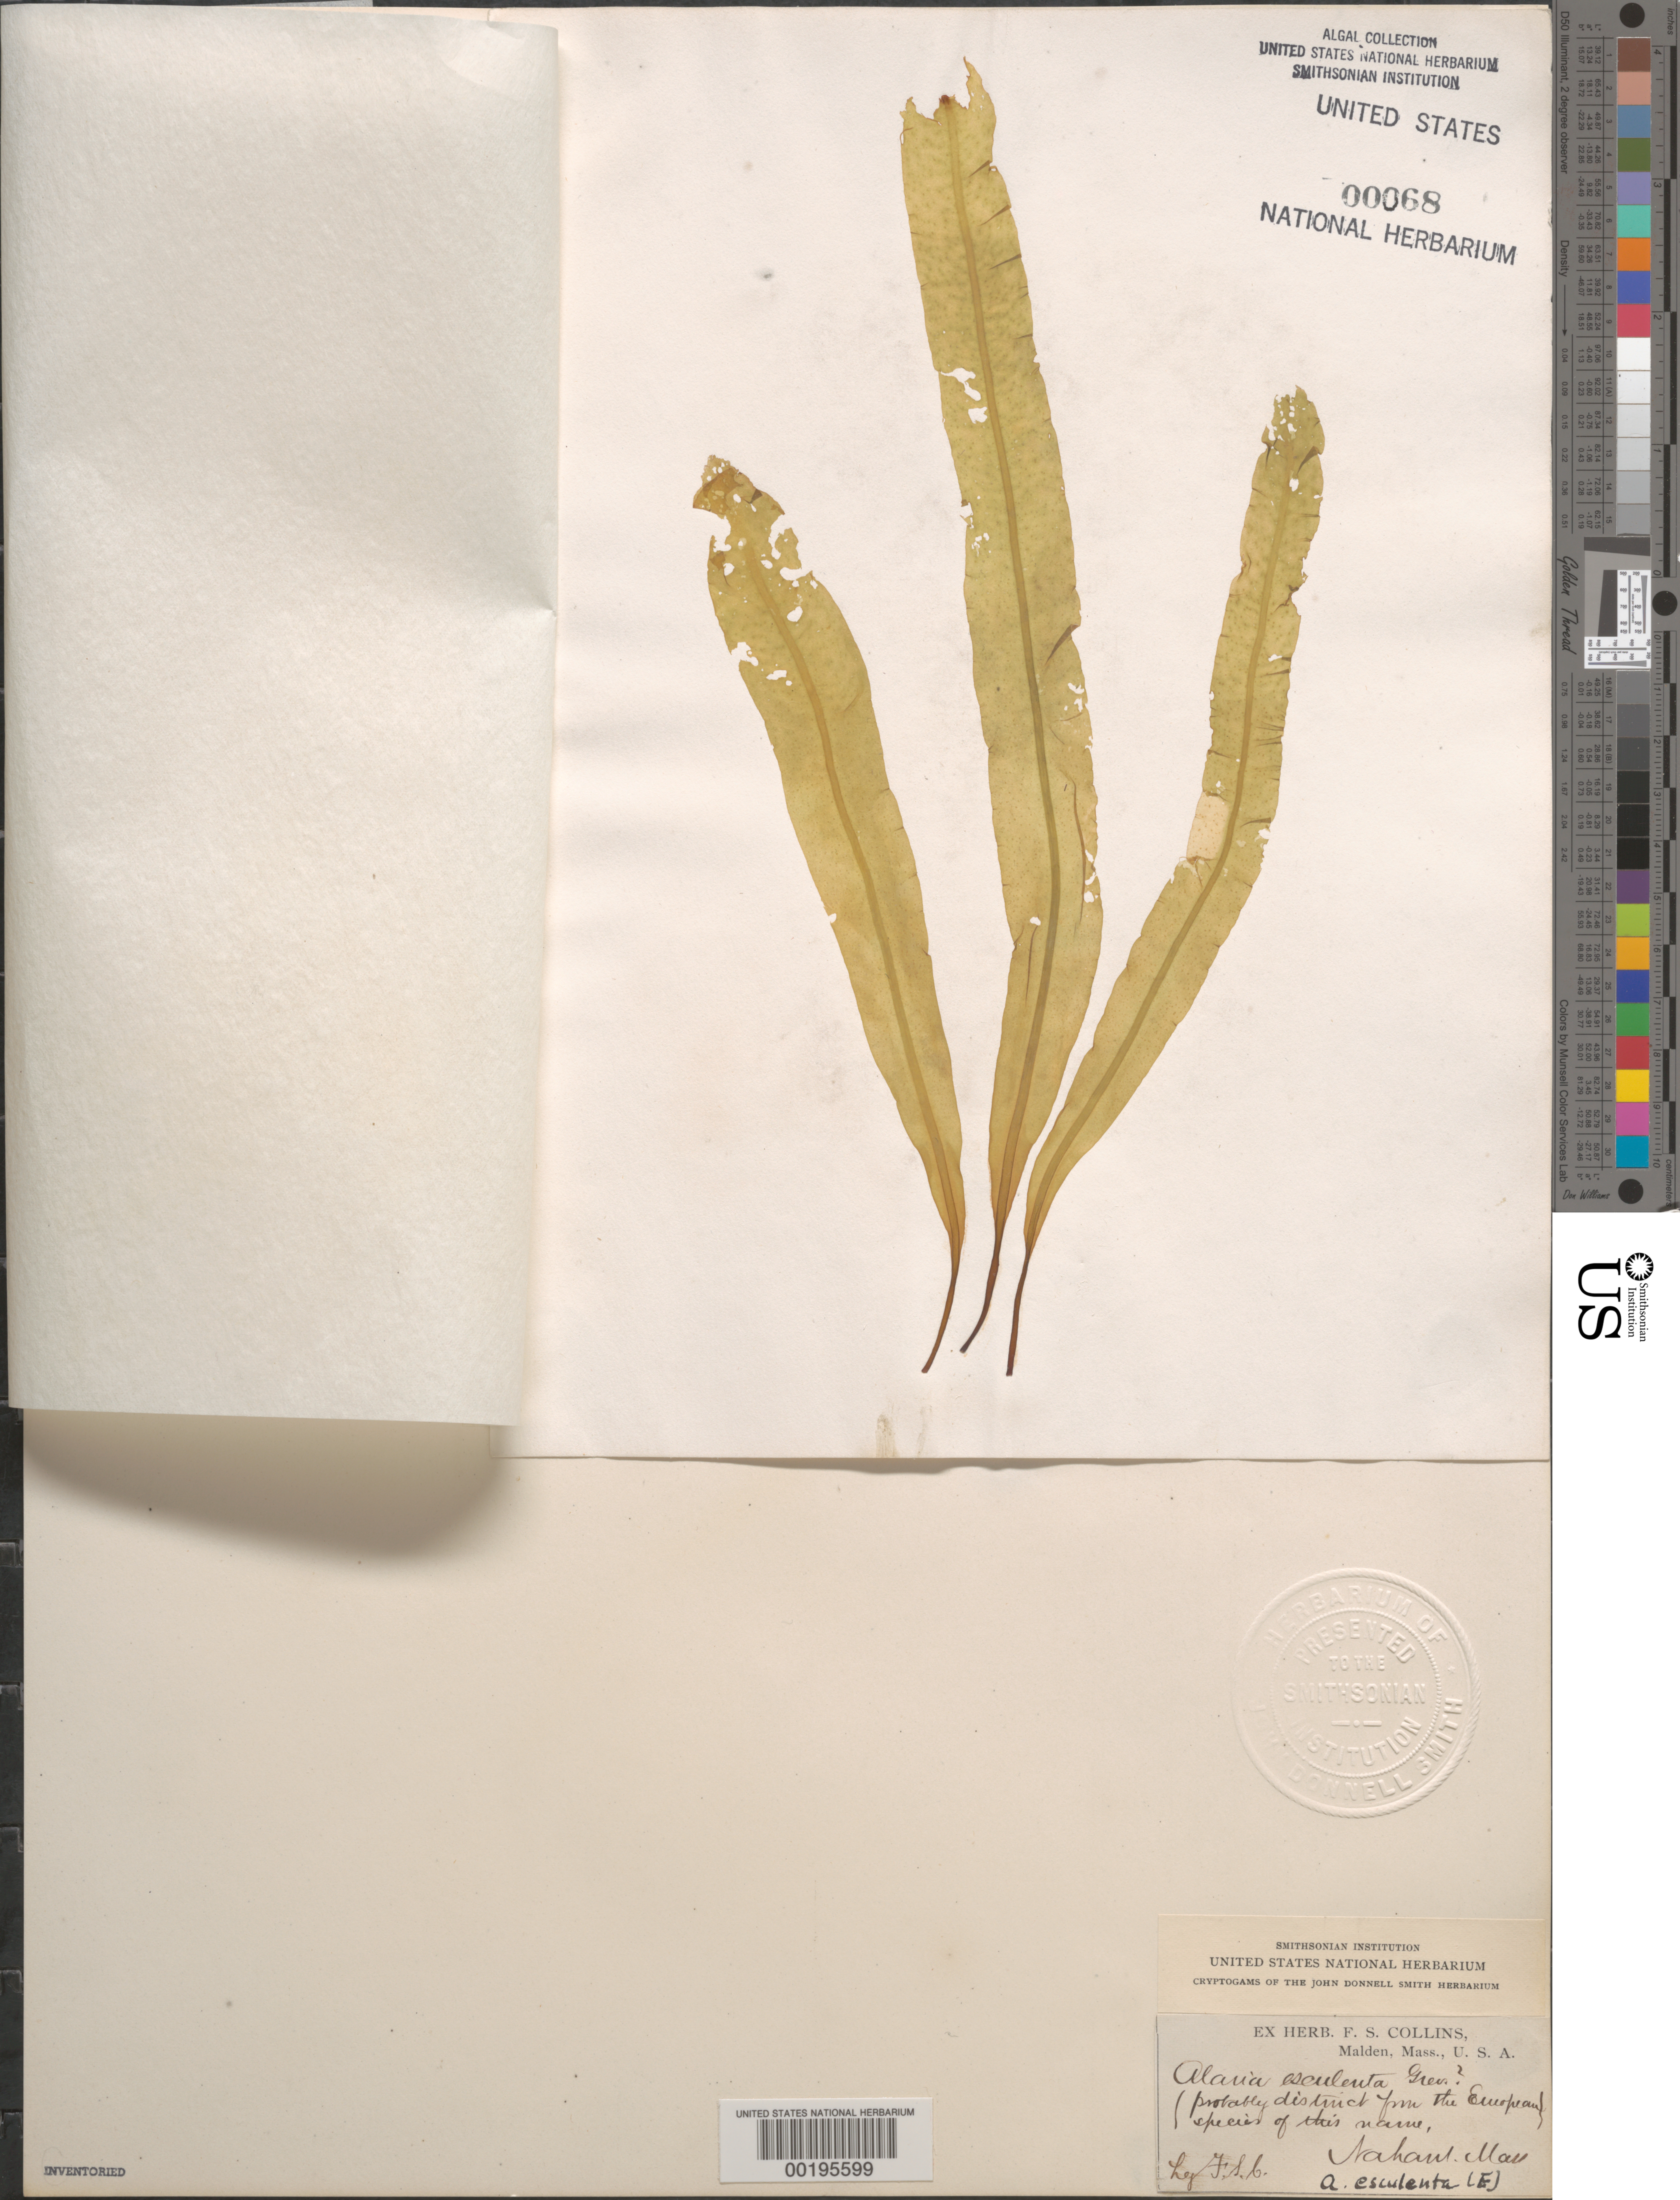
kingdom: Chromista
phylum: Ochrophyta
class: Phaeophyceae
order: Laminariales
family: Alariaceae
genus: Alaria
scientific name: Alaria esculenta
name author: (L.) Greville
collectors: F. Collins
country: United States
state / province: Massachusetts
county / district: Essex County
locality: Nahant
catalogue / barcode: US 68